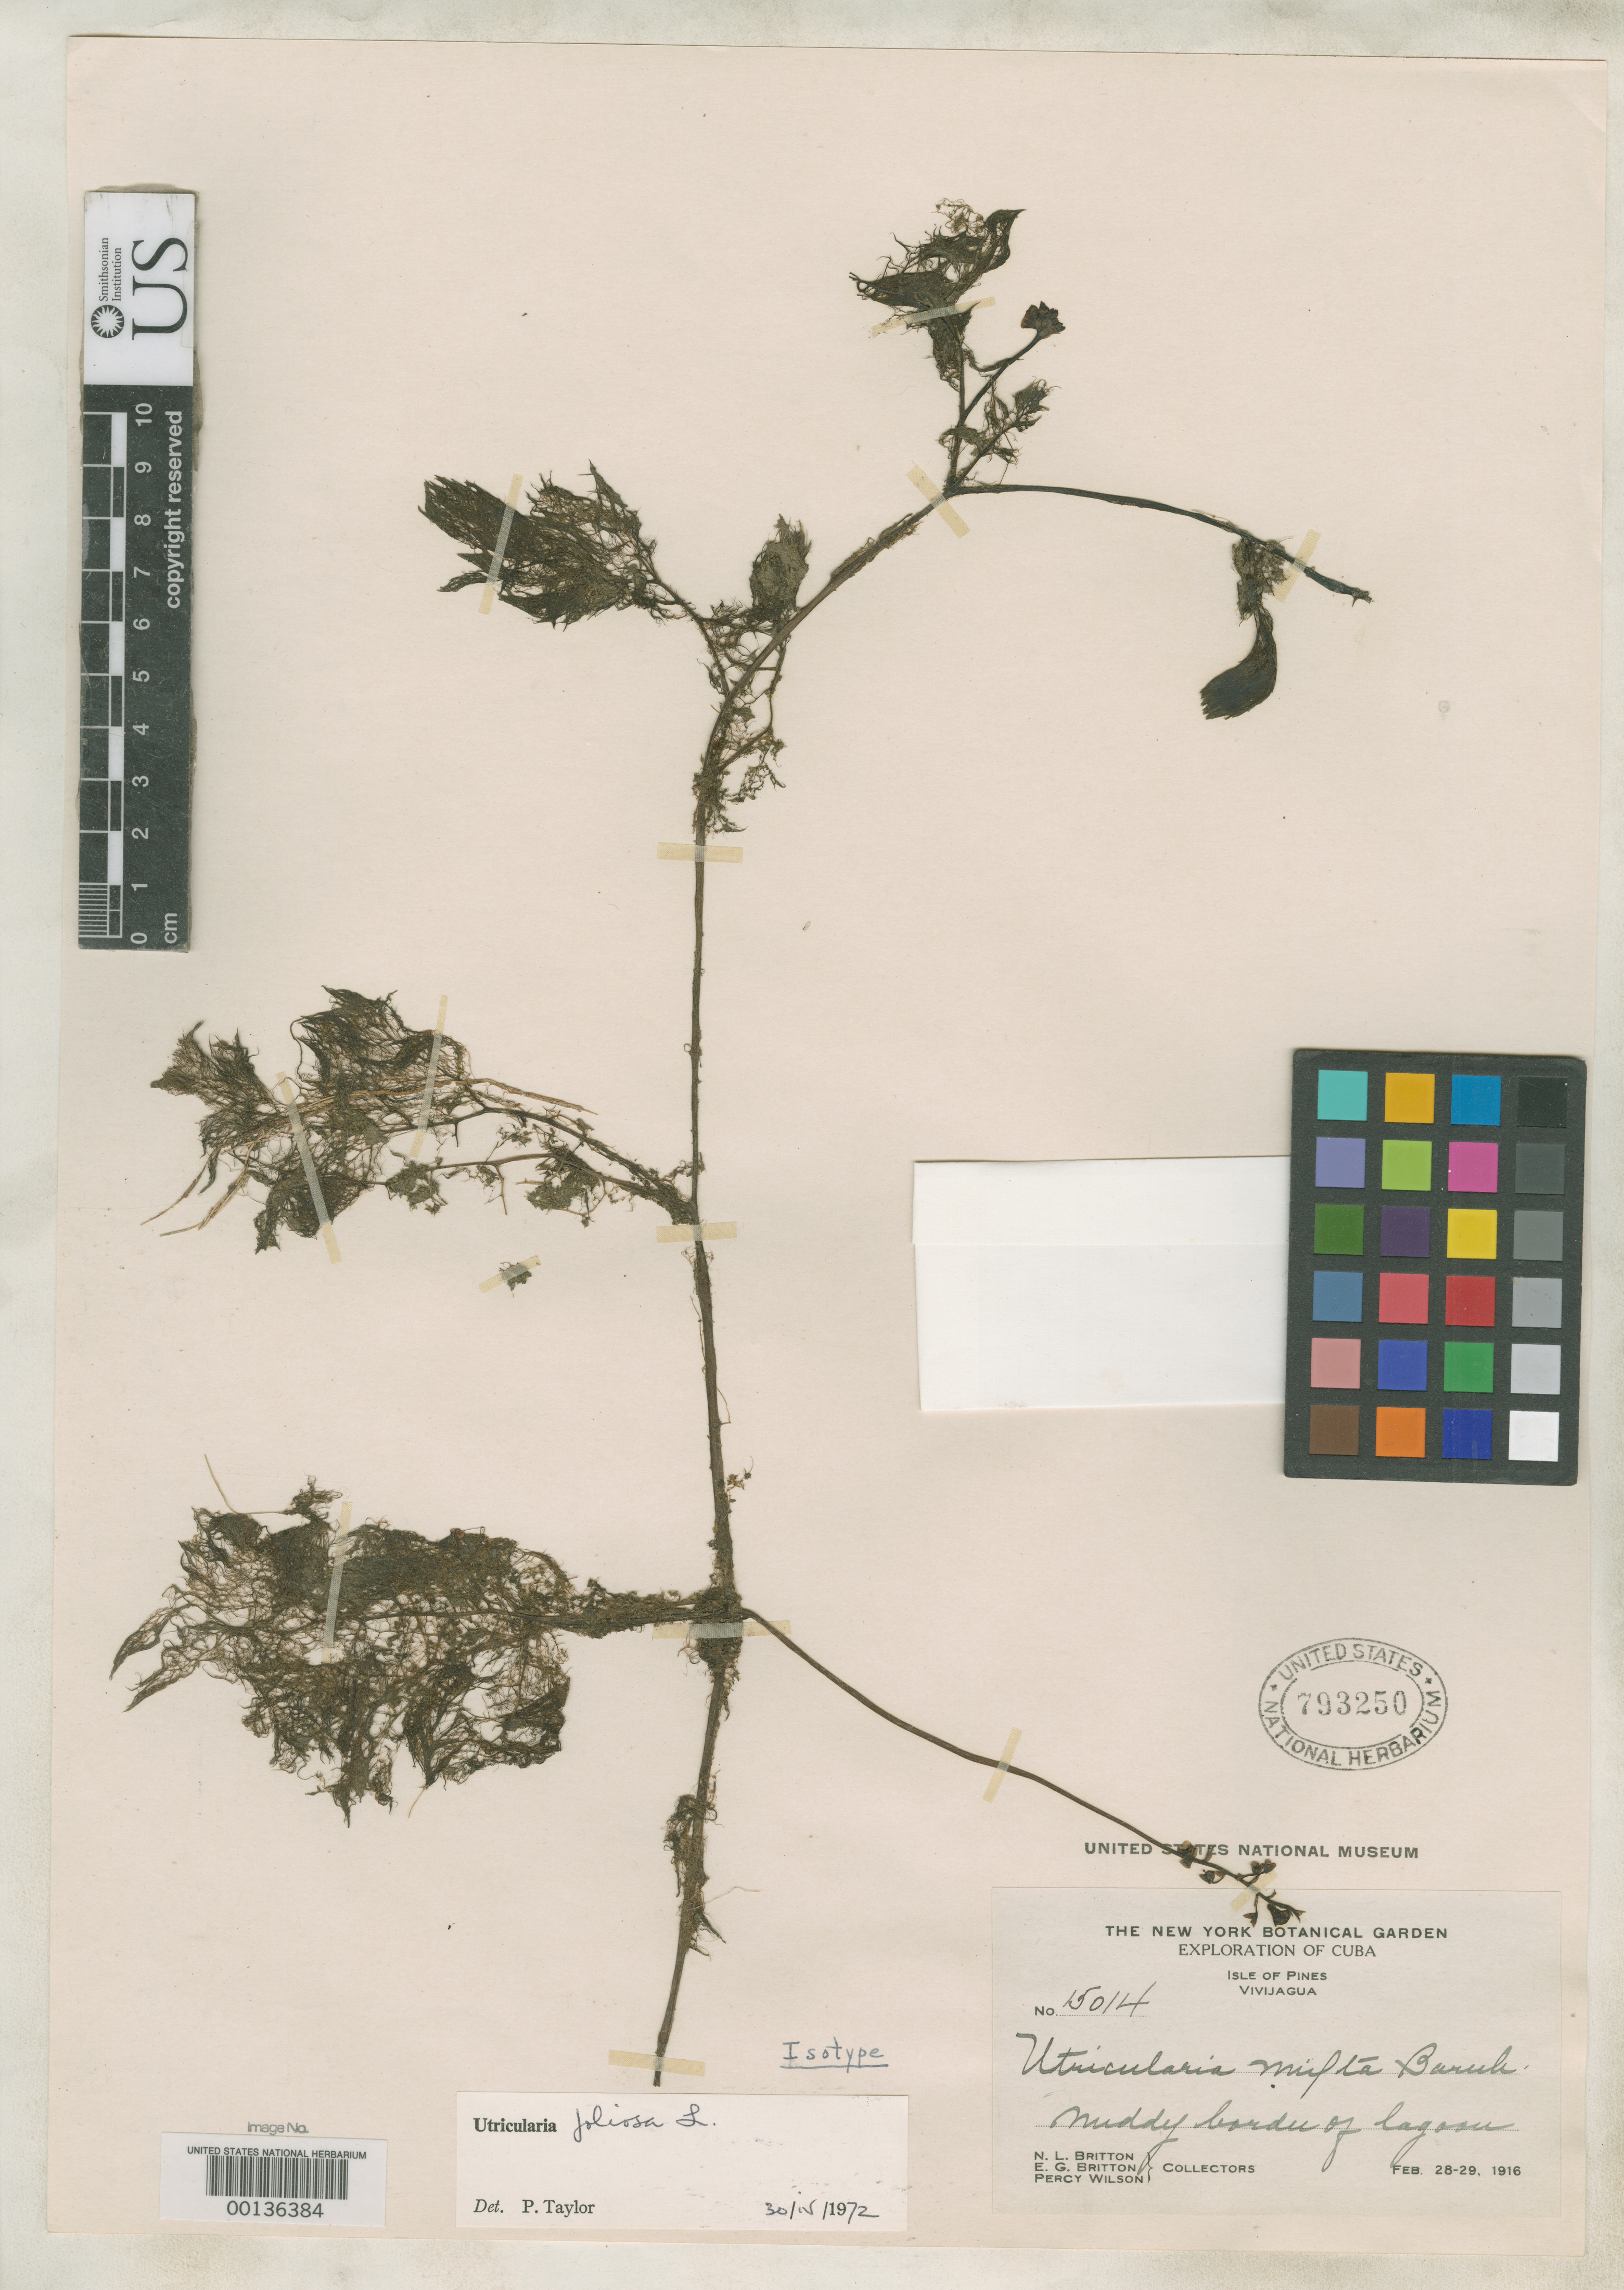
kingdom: Plantae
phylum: Tracheophyta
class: Magnoliopsida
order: Lamiales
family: Lentibulariaceae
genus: Utricularia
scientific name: Utricularia mixta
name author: Barnhart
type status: Isotype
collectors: N. Britton, E. G. Britton & P. Wilson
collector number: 15014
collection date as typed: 28 Feb 1916 to 29 Feb 1916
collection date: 1916-02-28/1916-02-29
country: Cuba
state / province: Isla de La Juventud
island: Isla de la Juventud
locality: Vivuagua.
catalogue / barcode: US 793250